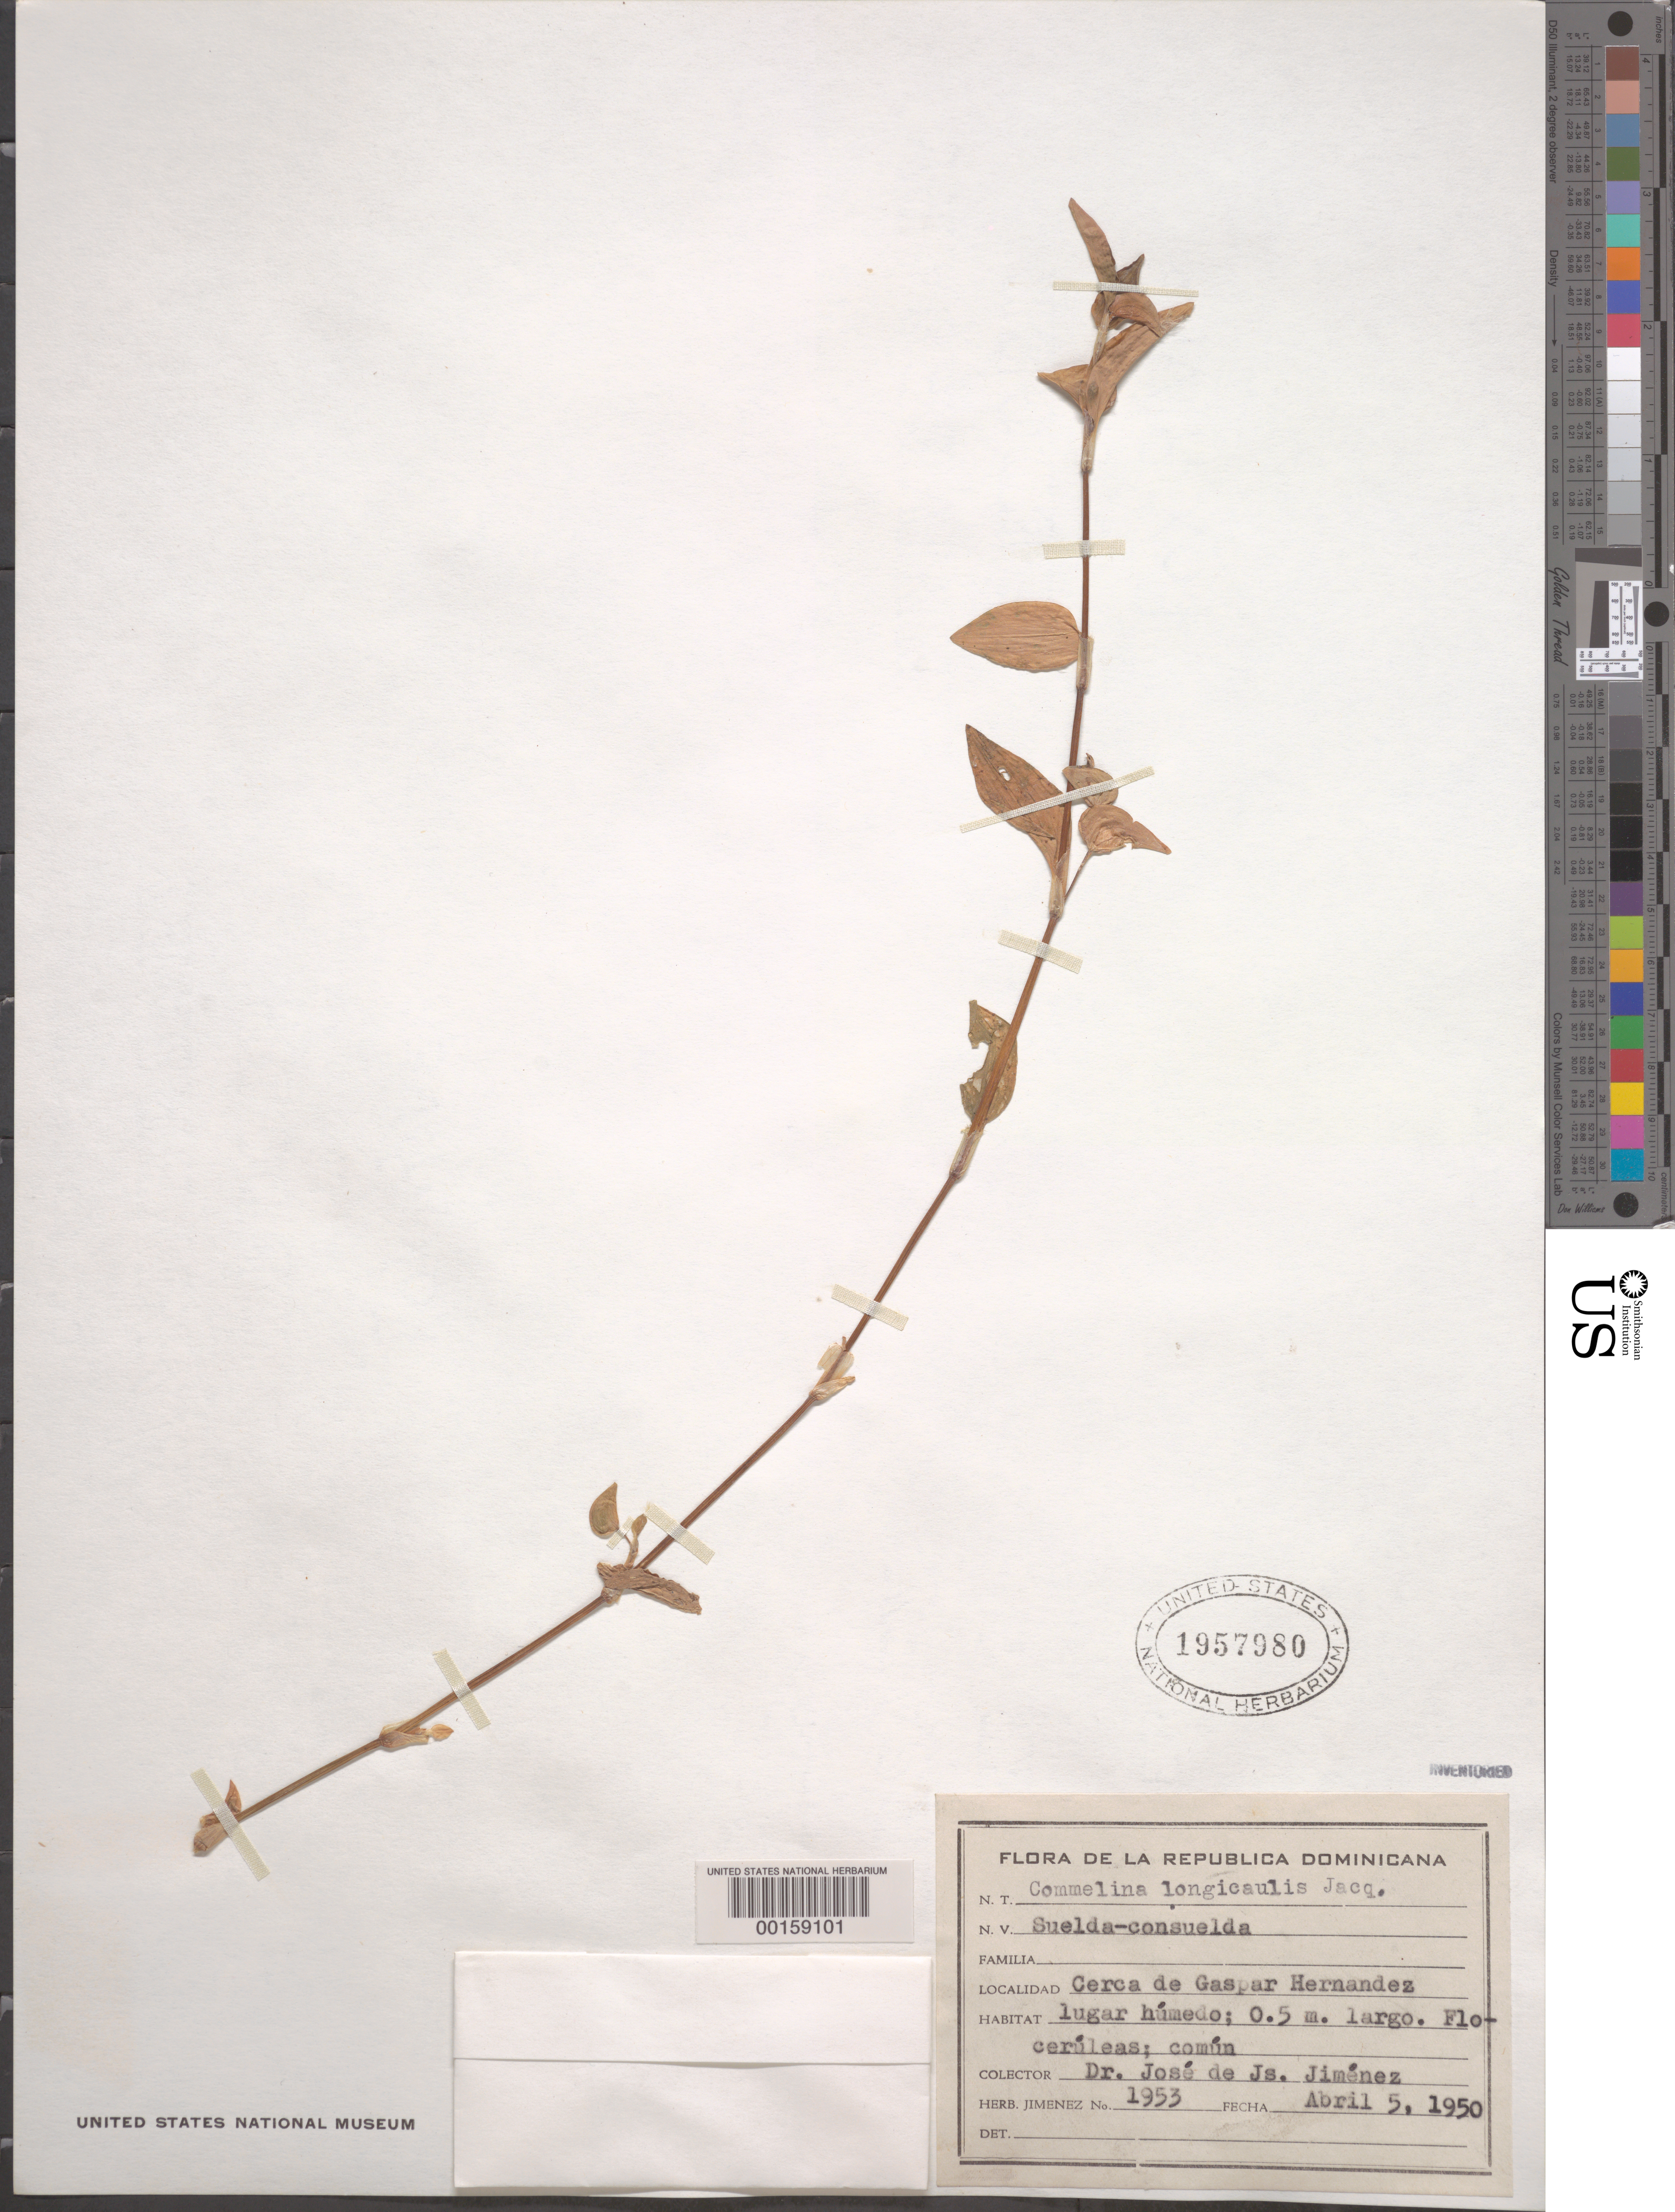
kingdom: Plantae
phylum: Tracheophyta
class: Liliopsida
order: Commelinales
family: Commelinaceae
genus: Commelina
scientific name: Commelina diffusa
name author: Burm. f.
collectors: J. J. Jiménez Almonte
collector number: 1953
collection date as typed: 05 Apr 1950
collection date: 1950-04-05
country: Dominican Republic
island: Hispaniola Island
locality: Cerca de gaspar hernandez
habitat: Moist soil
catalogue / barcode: US 1957980